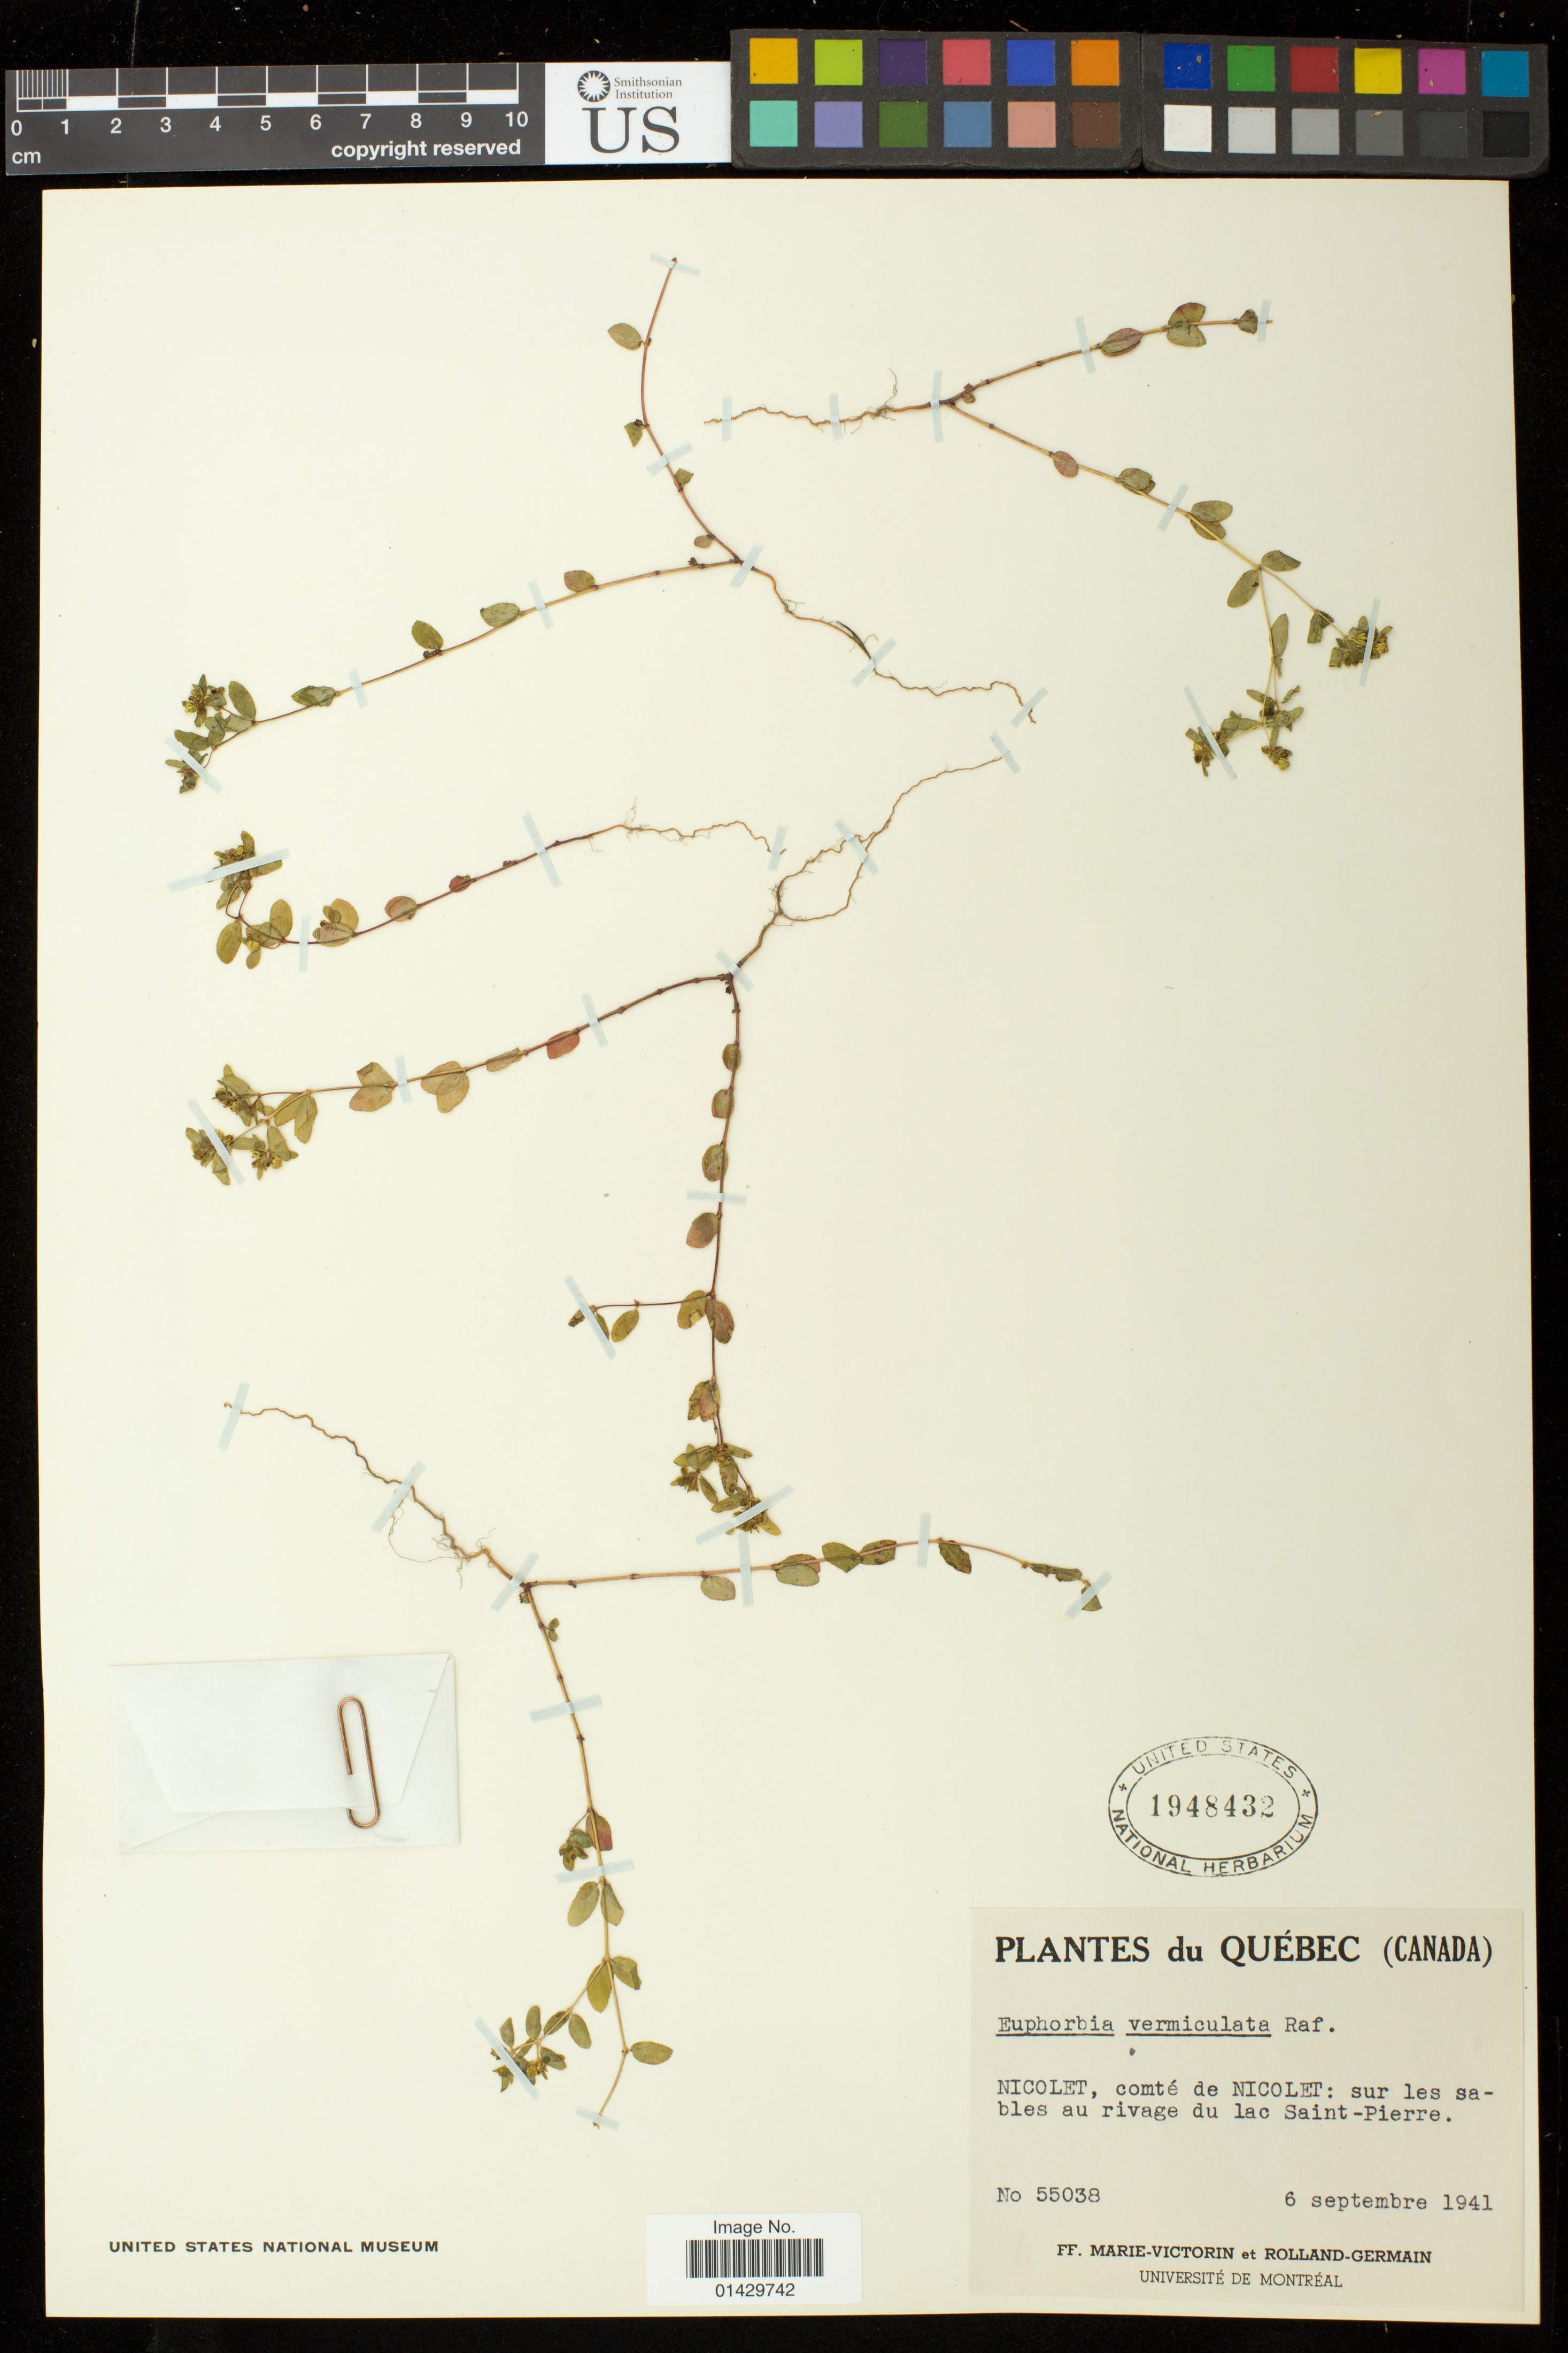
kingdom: Plantae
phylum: Tracheophyta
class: Magnoliopsida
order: Malpighiales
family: Euphorbiaceae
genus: Euphorbia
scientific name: Euphorbia vermiculata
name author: Raf.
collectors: -. Marie-Victorin & Rolland-Germain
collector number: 55038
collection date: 1941-09-06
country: Canada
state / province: Quebec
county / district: Centre-du-Québec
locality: Nicolet, comte de Nicolet: sur les sables au rivage du lac Saint-Pierre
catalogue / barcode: US 1948432